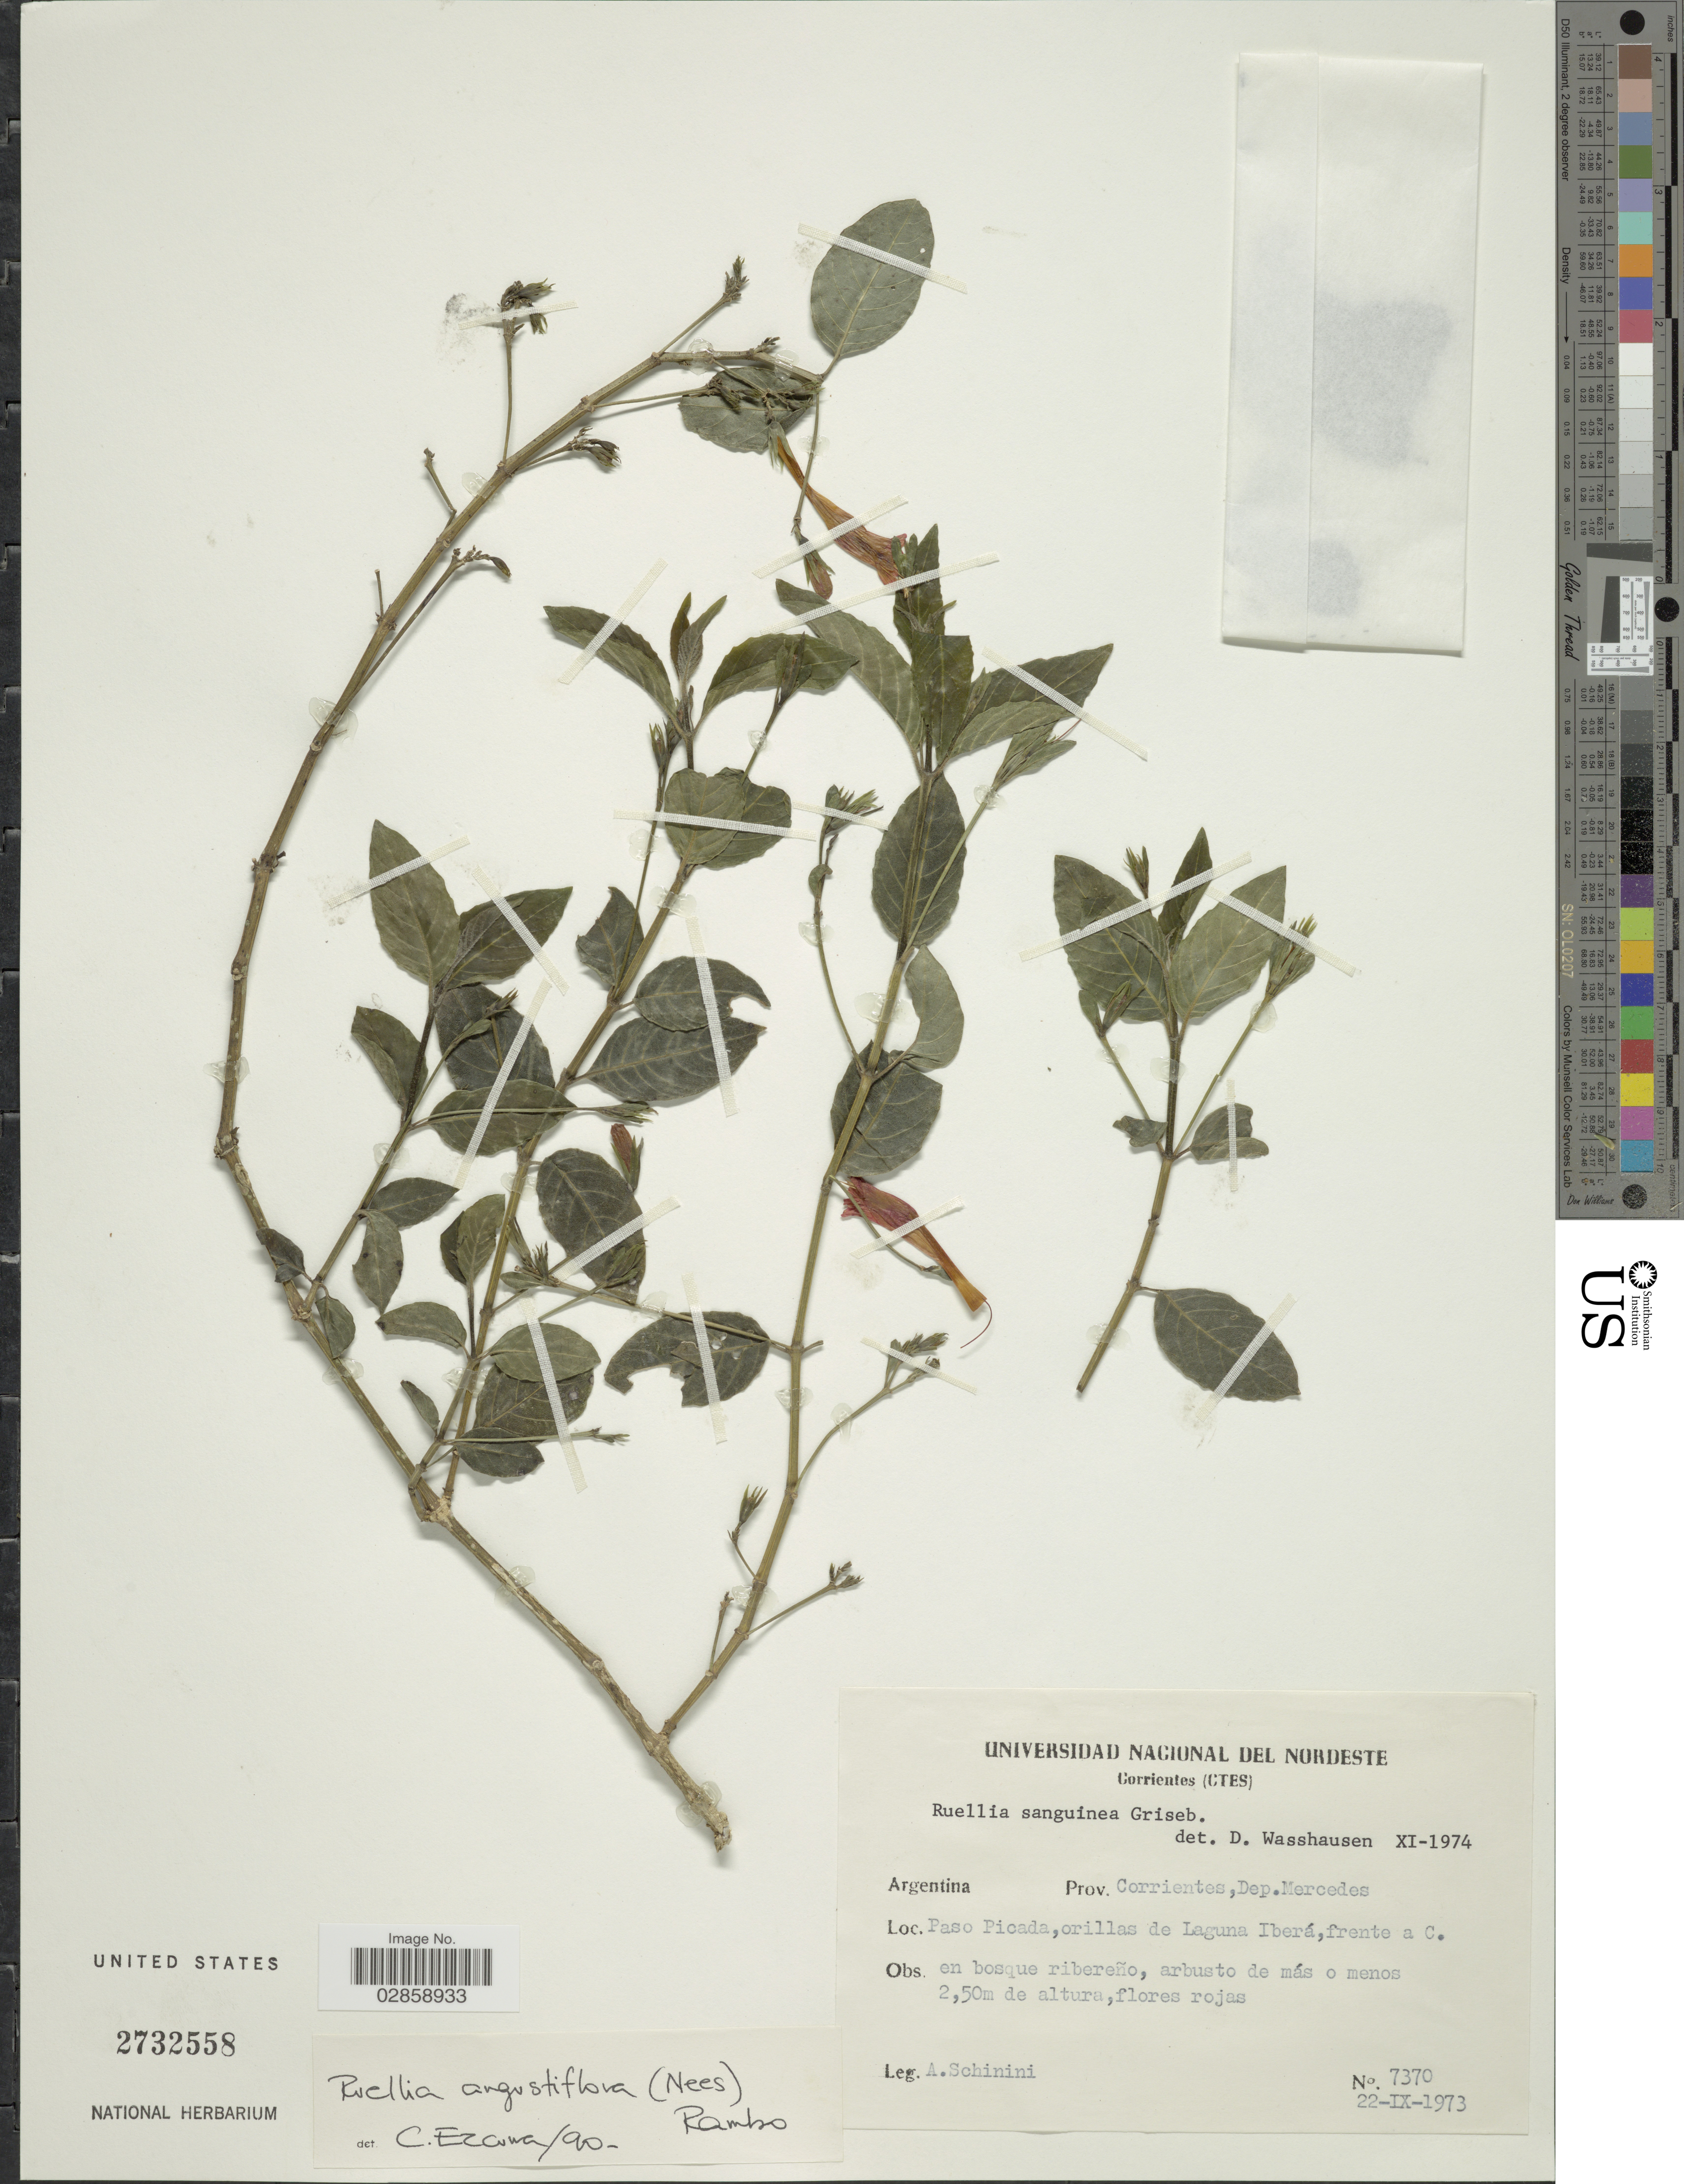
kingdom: Plantae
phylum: Tracheophyta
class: Magnoliopsida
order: Lamiales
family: Acanthaceae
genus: Ruellia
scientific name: Ruellia angustiflora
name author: (Nees) Lindau ex Rambo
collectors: A. Schinini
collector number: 7370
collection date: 1973-09-22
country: Argentina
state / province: Corrientes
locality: Dep. Mercedes. Paso Picada, orillas de Laguna Iberá, frente a C.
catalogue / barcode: US 2732558